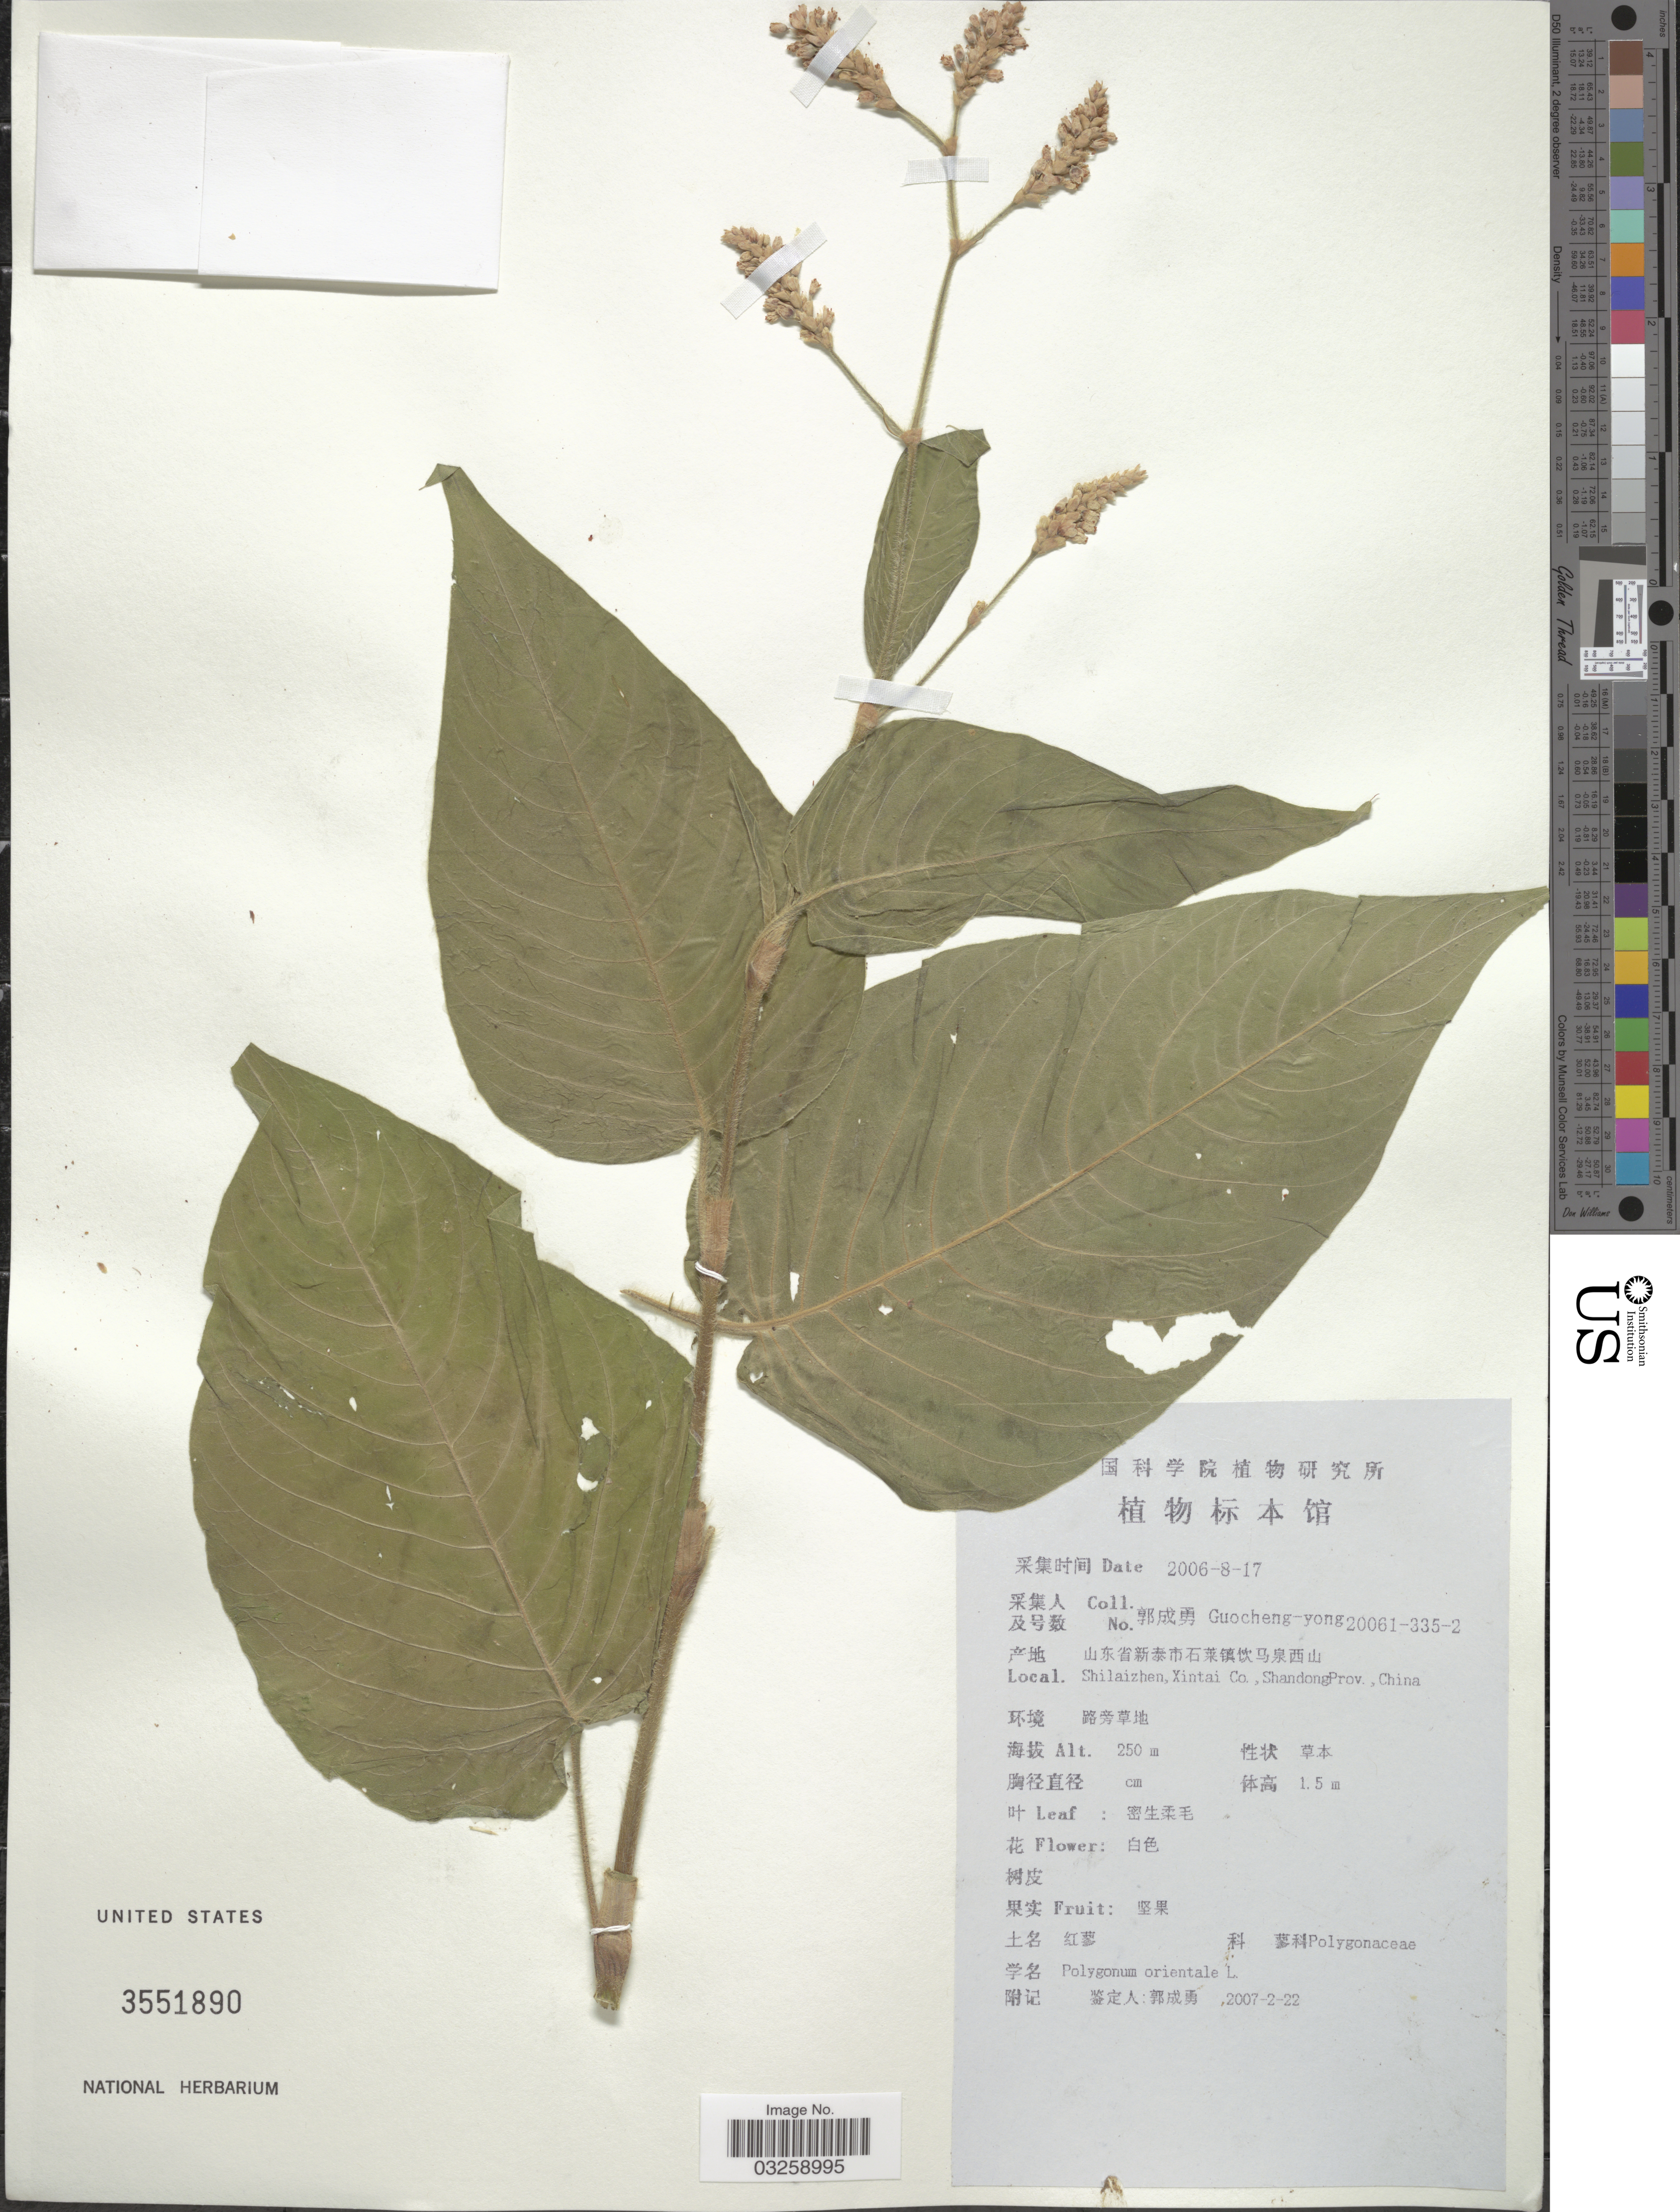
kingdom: Plantae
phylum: Tracheophyta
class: Magnoliopsida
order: Caryophyllales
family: Polygonaceae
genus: Polygonum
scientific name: Polygonum orientale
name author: L.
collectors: Guo cheng-yong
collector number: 20061-335-2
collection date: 2006-08-17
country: China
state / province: Shandong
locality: Shilaizhen, Xintai Co., Shandong Prov.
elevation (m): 250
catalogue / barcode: US 3551890